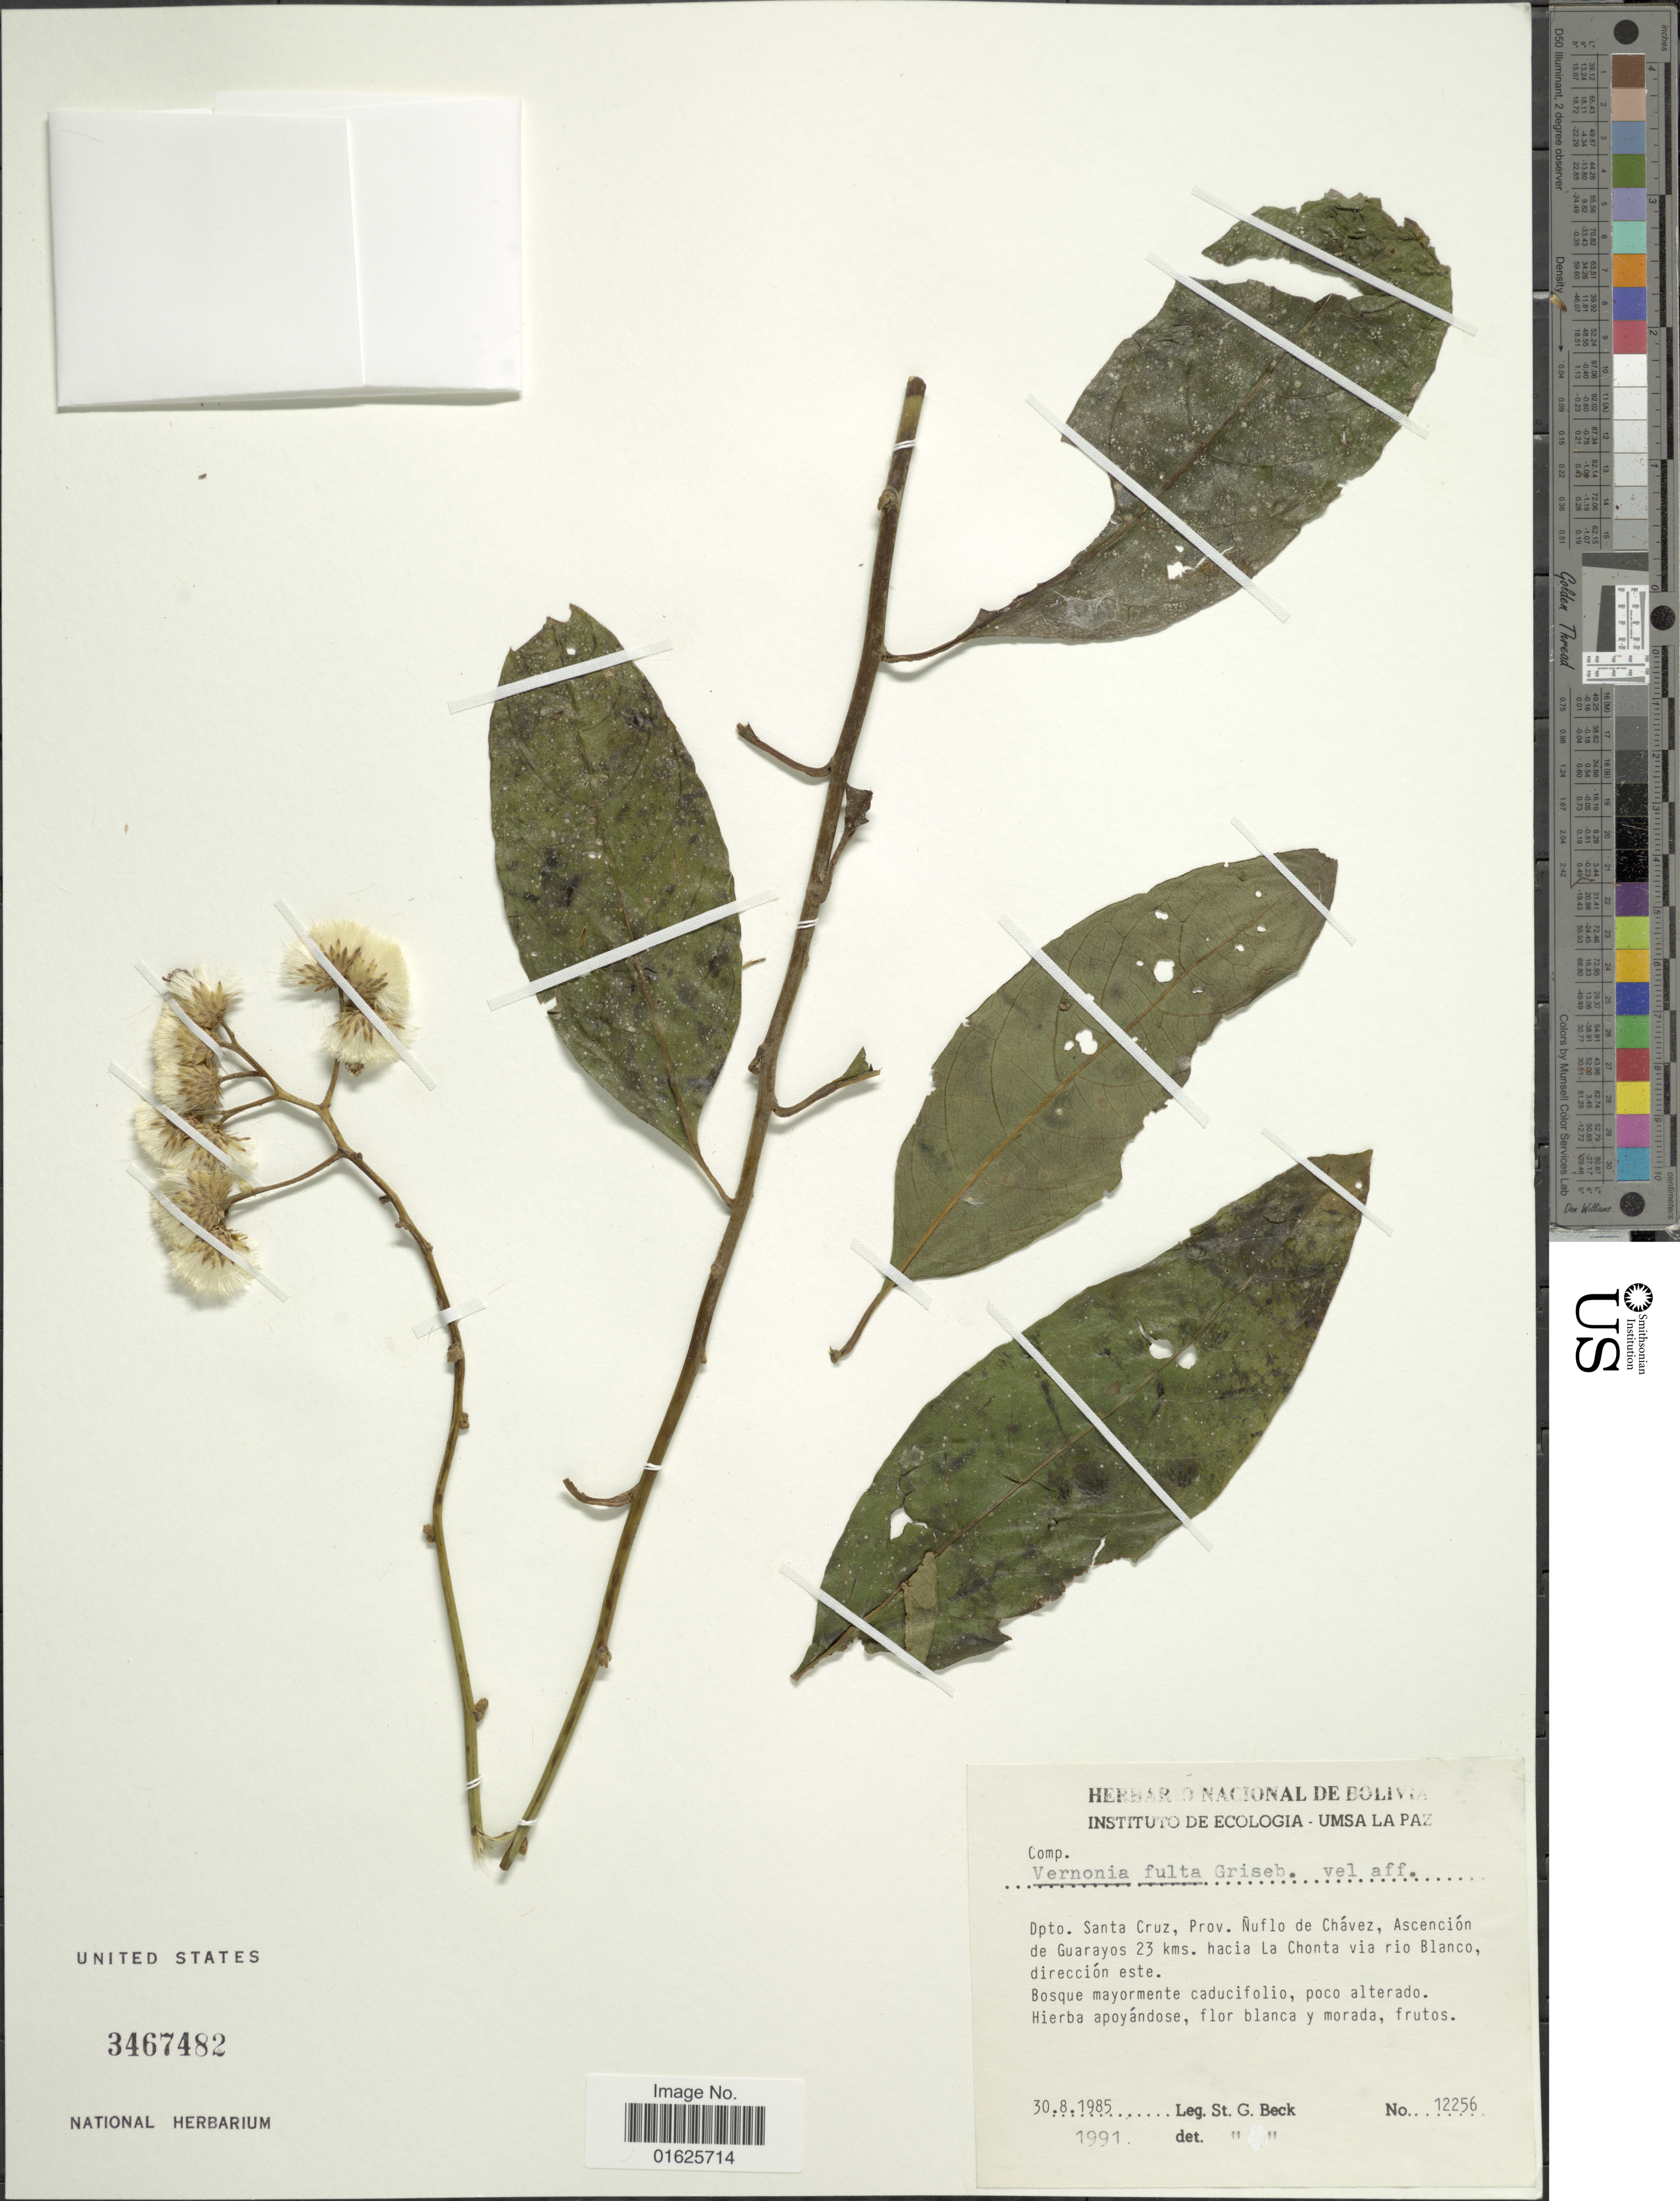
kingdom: Plantae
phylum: Tracheophyta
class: Magnoliopsida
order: Asterales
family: Asteraceae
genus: Quechualia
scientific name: Quechualia fulta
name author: (Griseb.) H. Rob.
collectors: S. G. Beck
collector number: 12256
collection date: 1985-08-30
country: Bolivia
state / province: Santa Cruz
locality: Dpto Santa Cruz, Prov. Nuflo de Chávez, Ascención de Guarayos 23 kms hacia La Chonta via rio Blanco, dirección este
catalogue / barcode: US 3467482